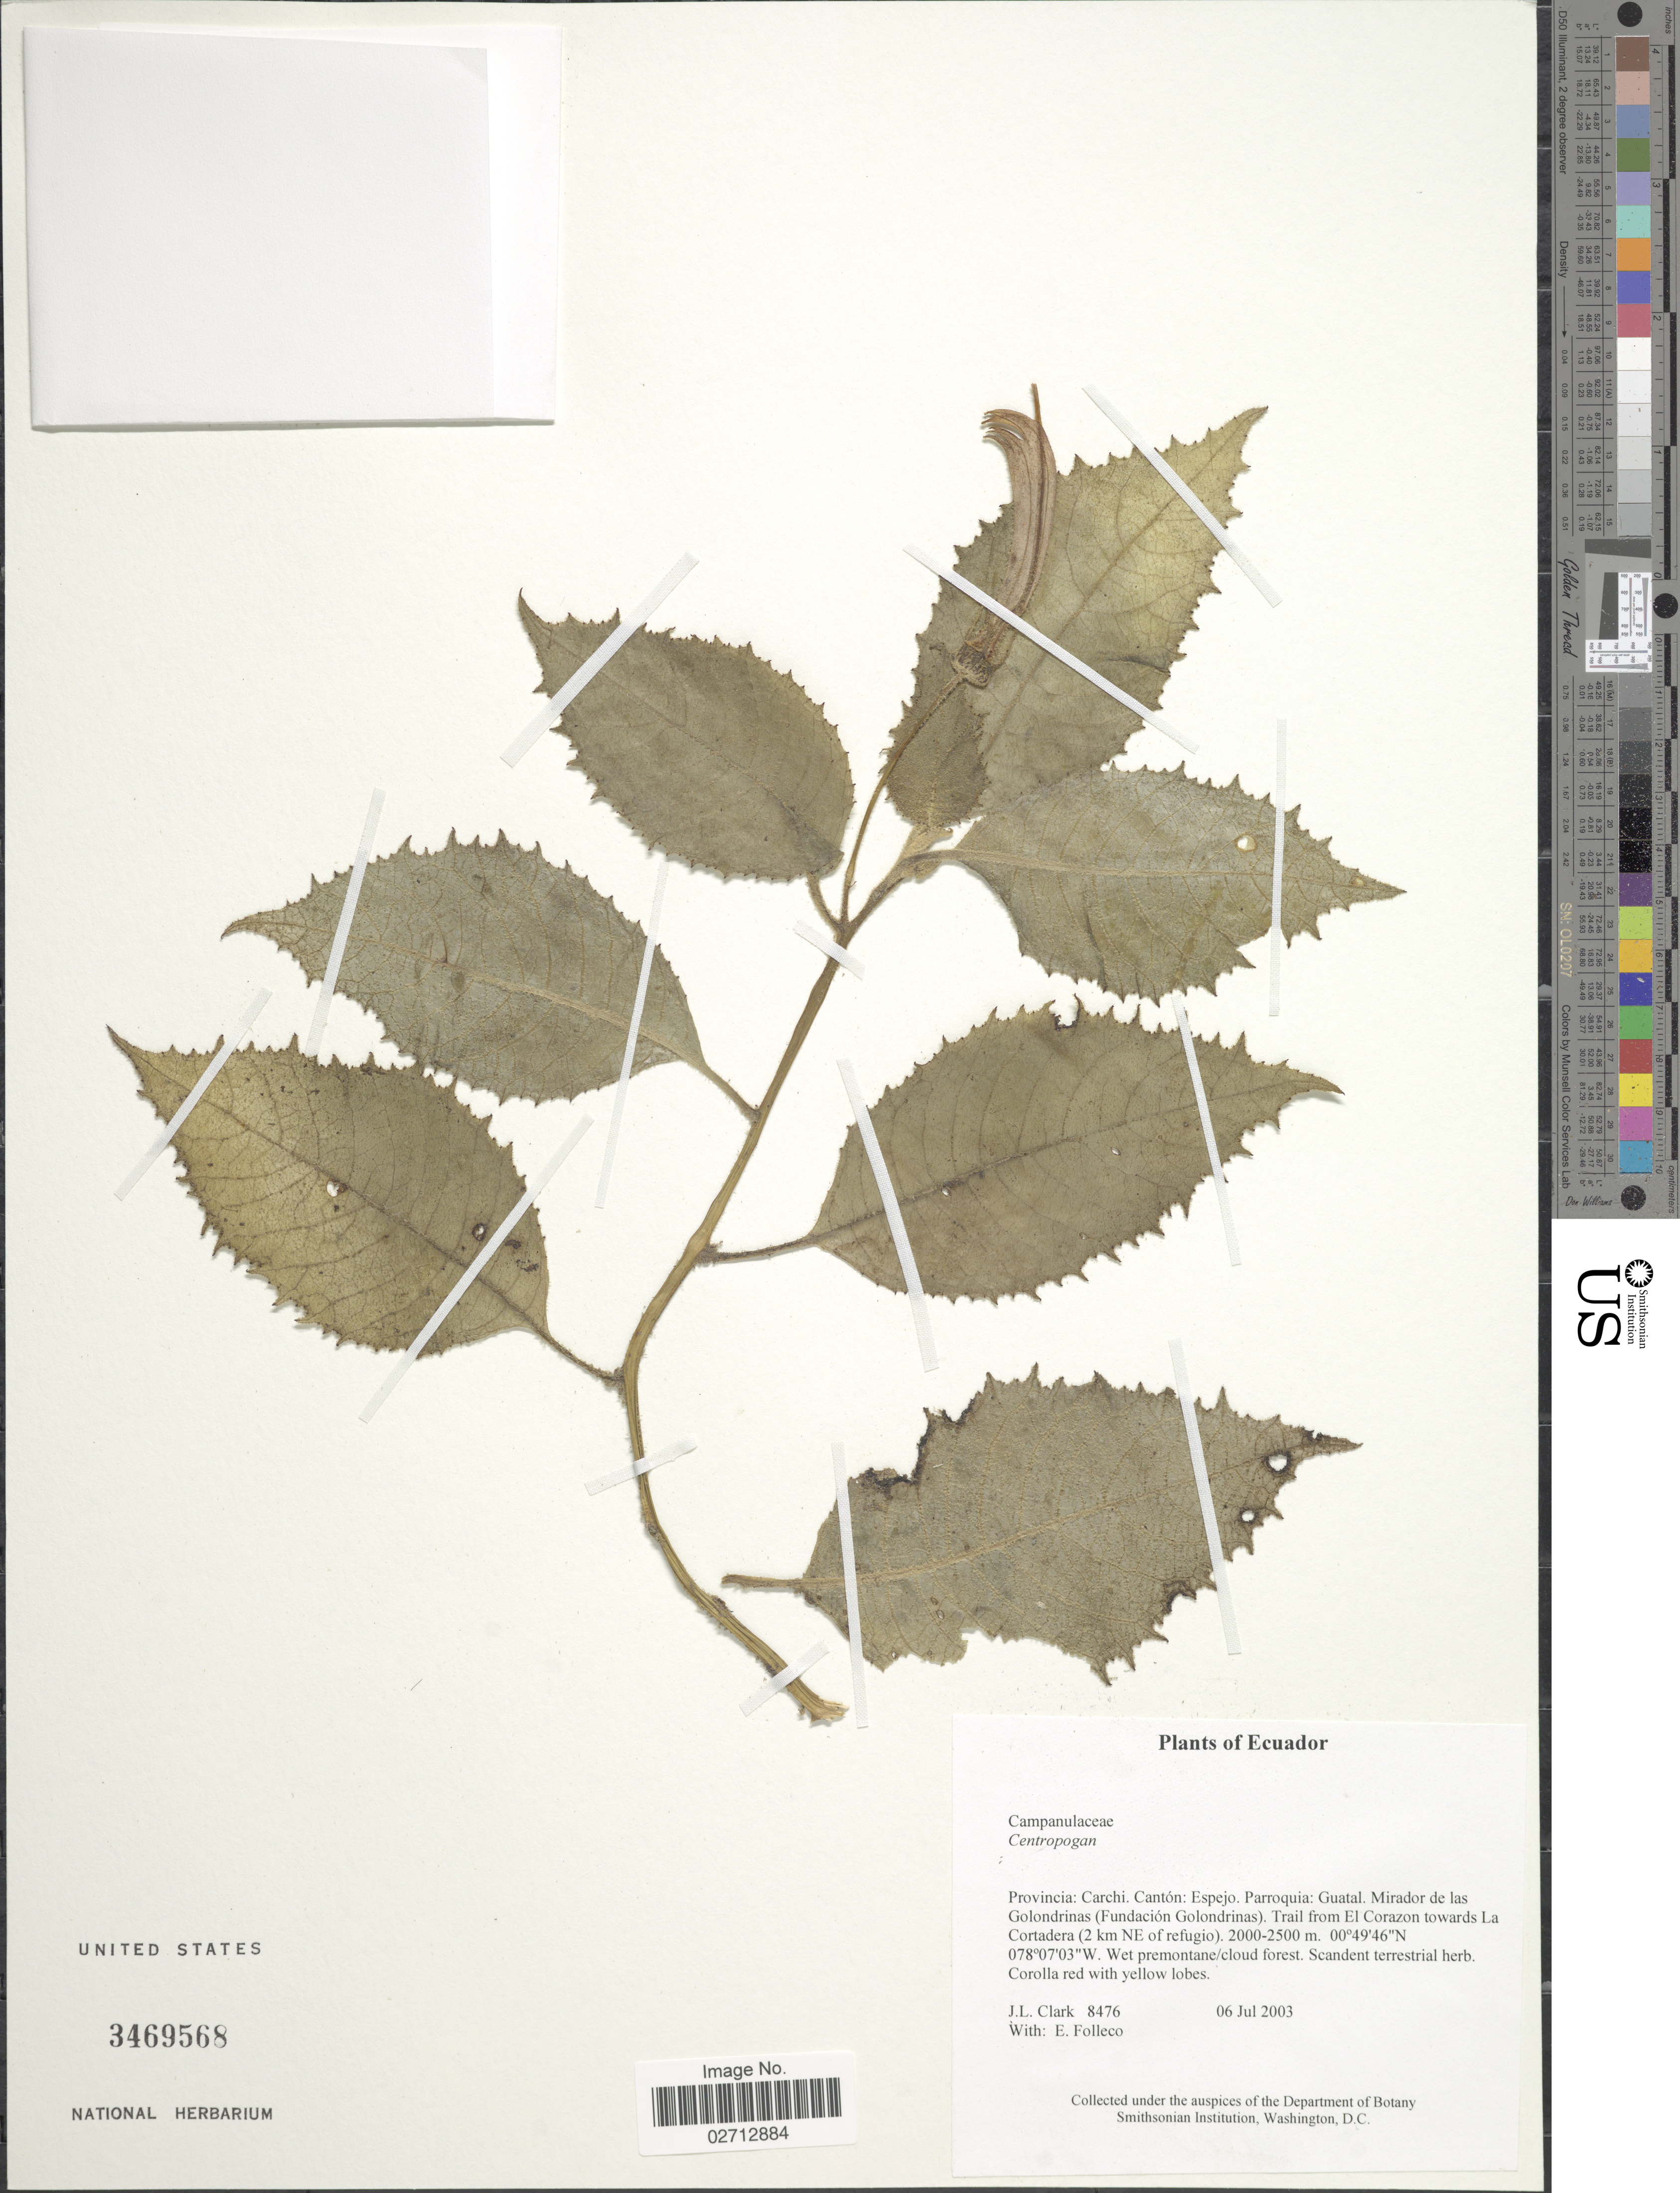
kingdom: Plantae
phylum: Tracheophyta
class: Magnoliopsida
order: Asterales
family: Campanulaceae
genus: Centropogon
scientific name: Centropogon sp.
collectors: J. L. Clark & E. Folleco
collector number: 8476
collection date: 2003-07-06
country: Ecuador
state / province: Carchi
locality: Canton: Espejo. Parroquia: Guatal. Mirador de las Golondrinas (Fundacion Golondrinas). Trail from El Corazon towards La Cortadera (2 km NE of refugio)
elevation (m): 2000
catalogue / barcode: US 3469568